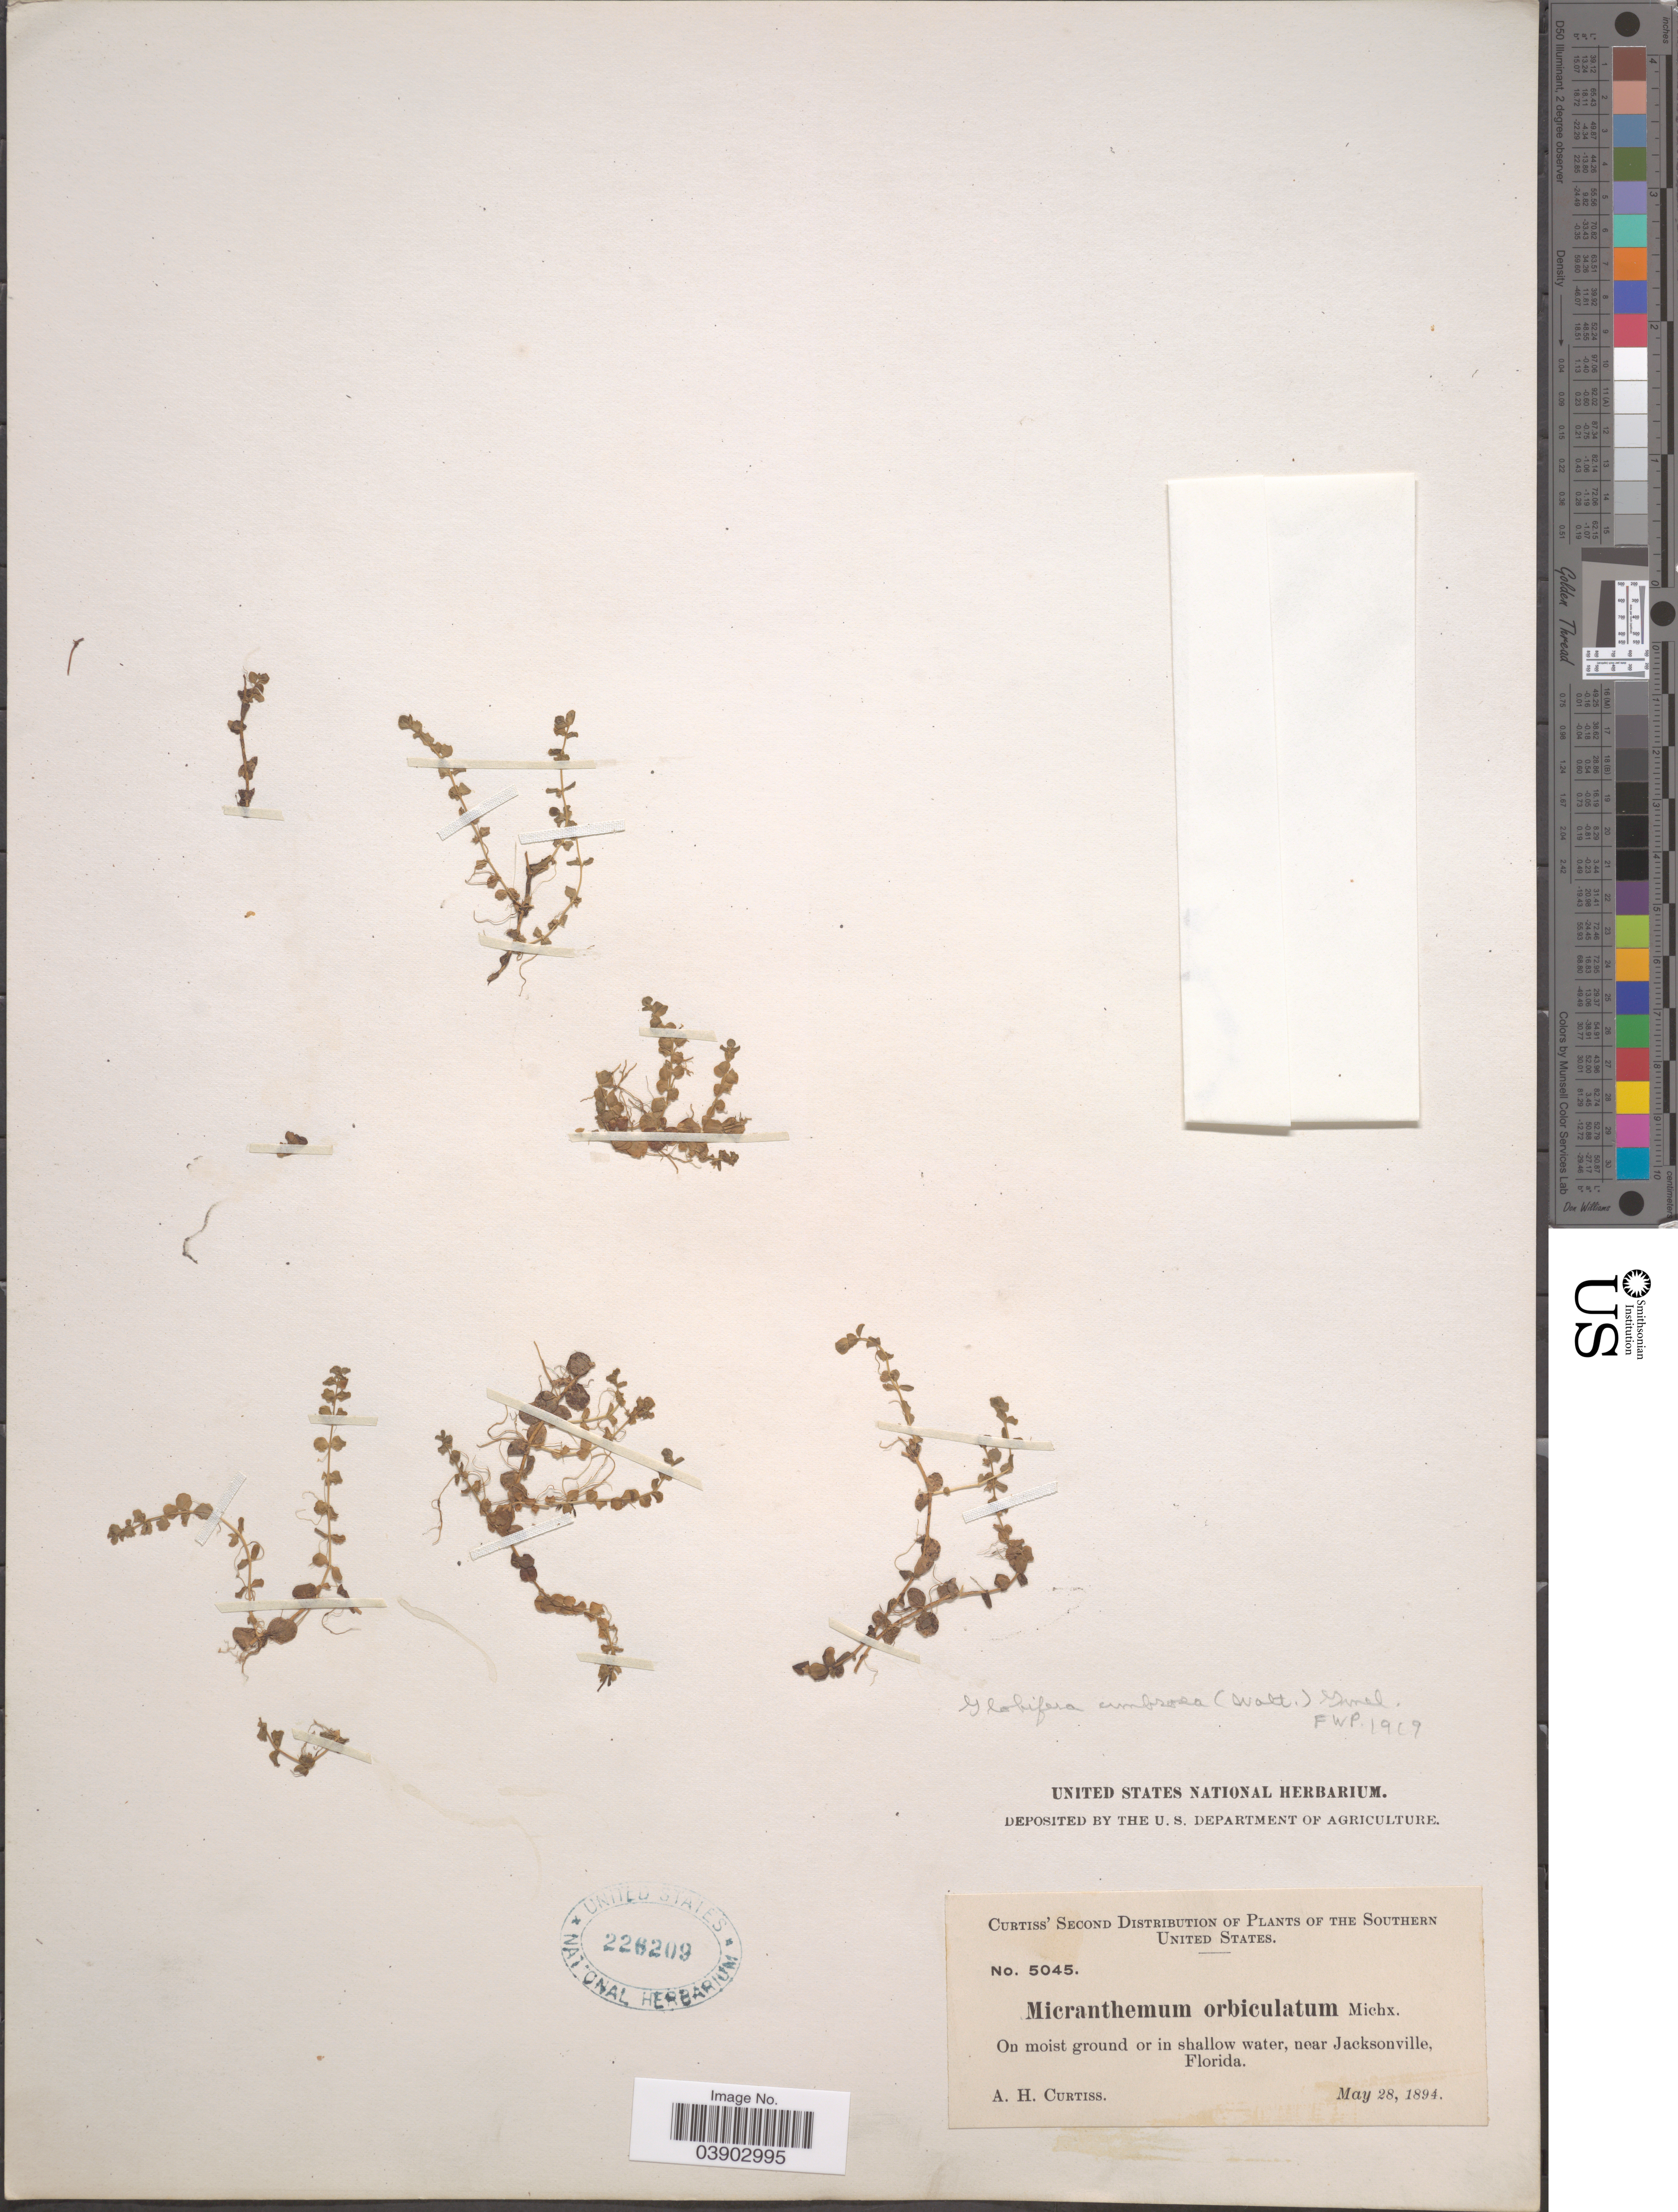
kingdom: Plantae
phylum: Tracheophyta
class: Magnoliopsida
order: Lamiales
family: Linderniaceae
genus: Micranthemum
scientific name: Micranthemum umbrosum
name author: (J.F. Gmel.) S.F. Blake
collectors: A. H. Curtiss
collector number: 5045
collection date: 1894-05-28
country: United States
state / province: Florida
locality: The Southern United States. Near Jacksonville.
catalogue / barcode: US 226209